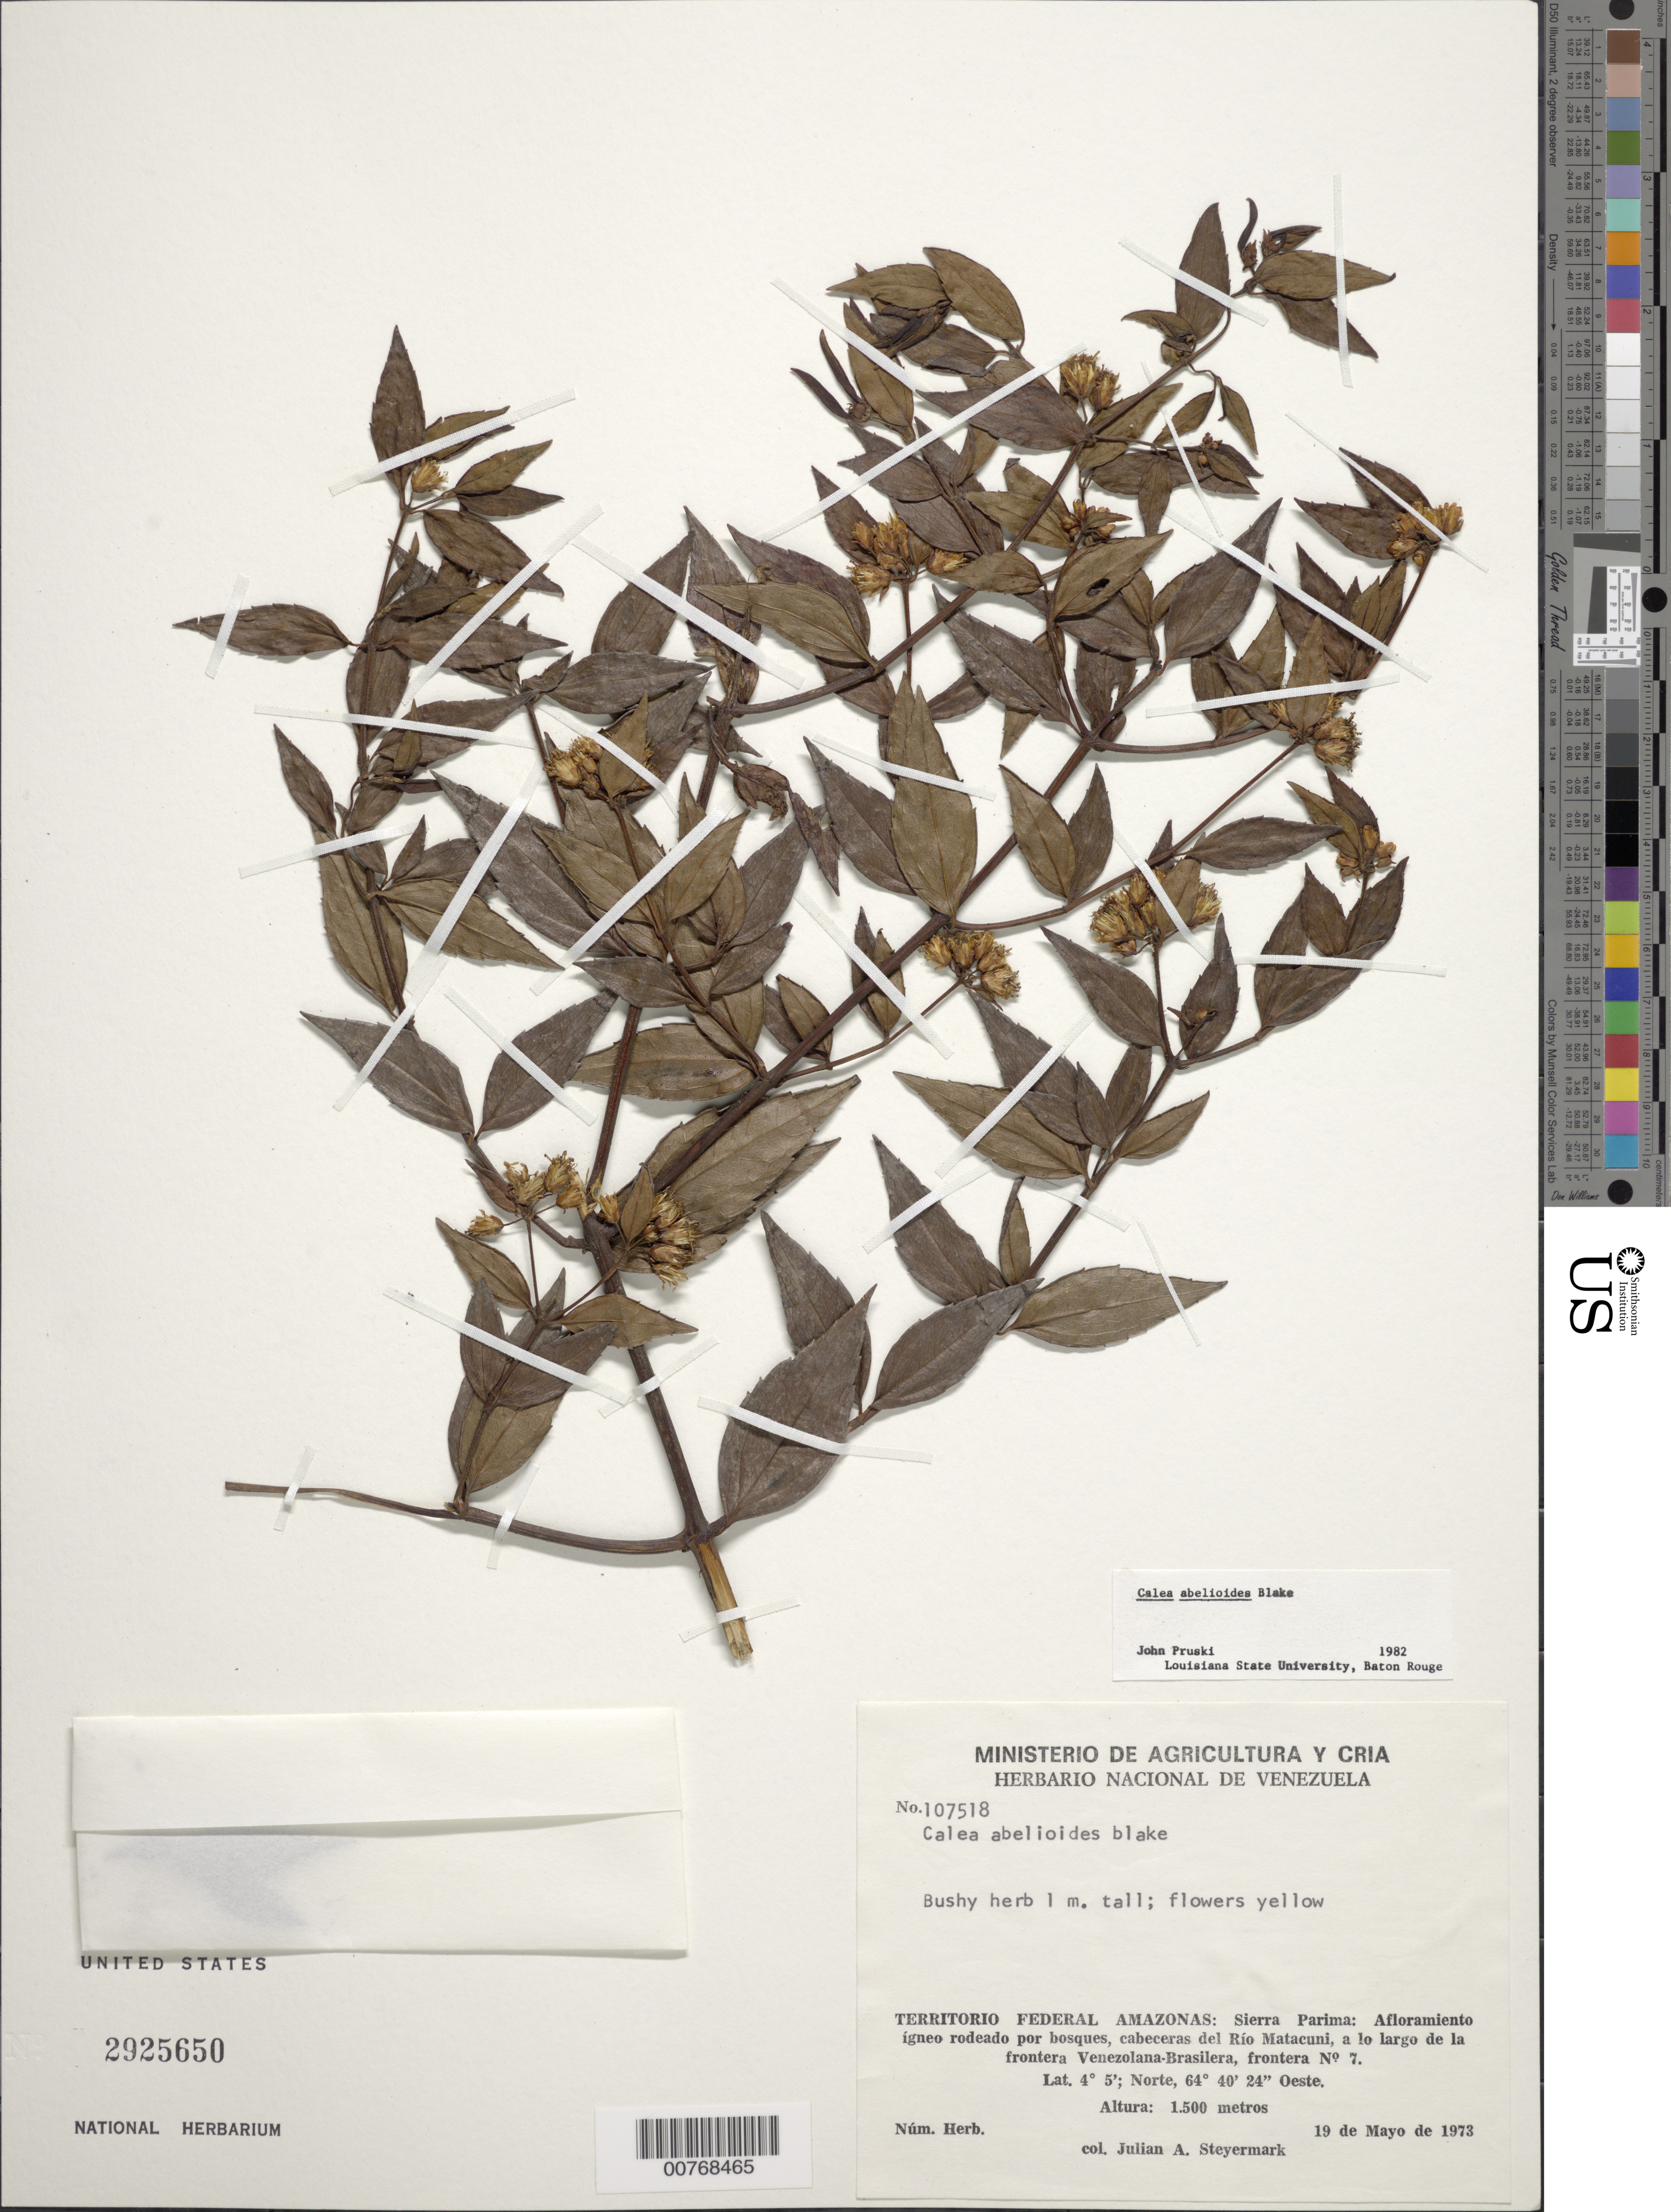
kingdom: Plantae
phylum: Tracheophyta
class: Magnoliopsida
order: Asterales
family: Asteraceae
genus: Calea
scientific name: Calea abelioides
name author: S.F. Blake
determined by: Pruski, J. F.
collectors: J. Steyermark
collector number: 107518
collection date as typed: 19-May-73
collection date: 1973-05-19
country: Venezuela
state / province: Amazonas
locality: Sierra Parima; cabecercas del Río Matacuni, along the border of Venezuela and Brasil. Frontera No. 7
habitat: Afloramiento igneo rodeado por bosques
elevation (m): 1500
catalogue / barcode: US 2925650